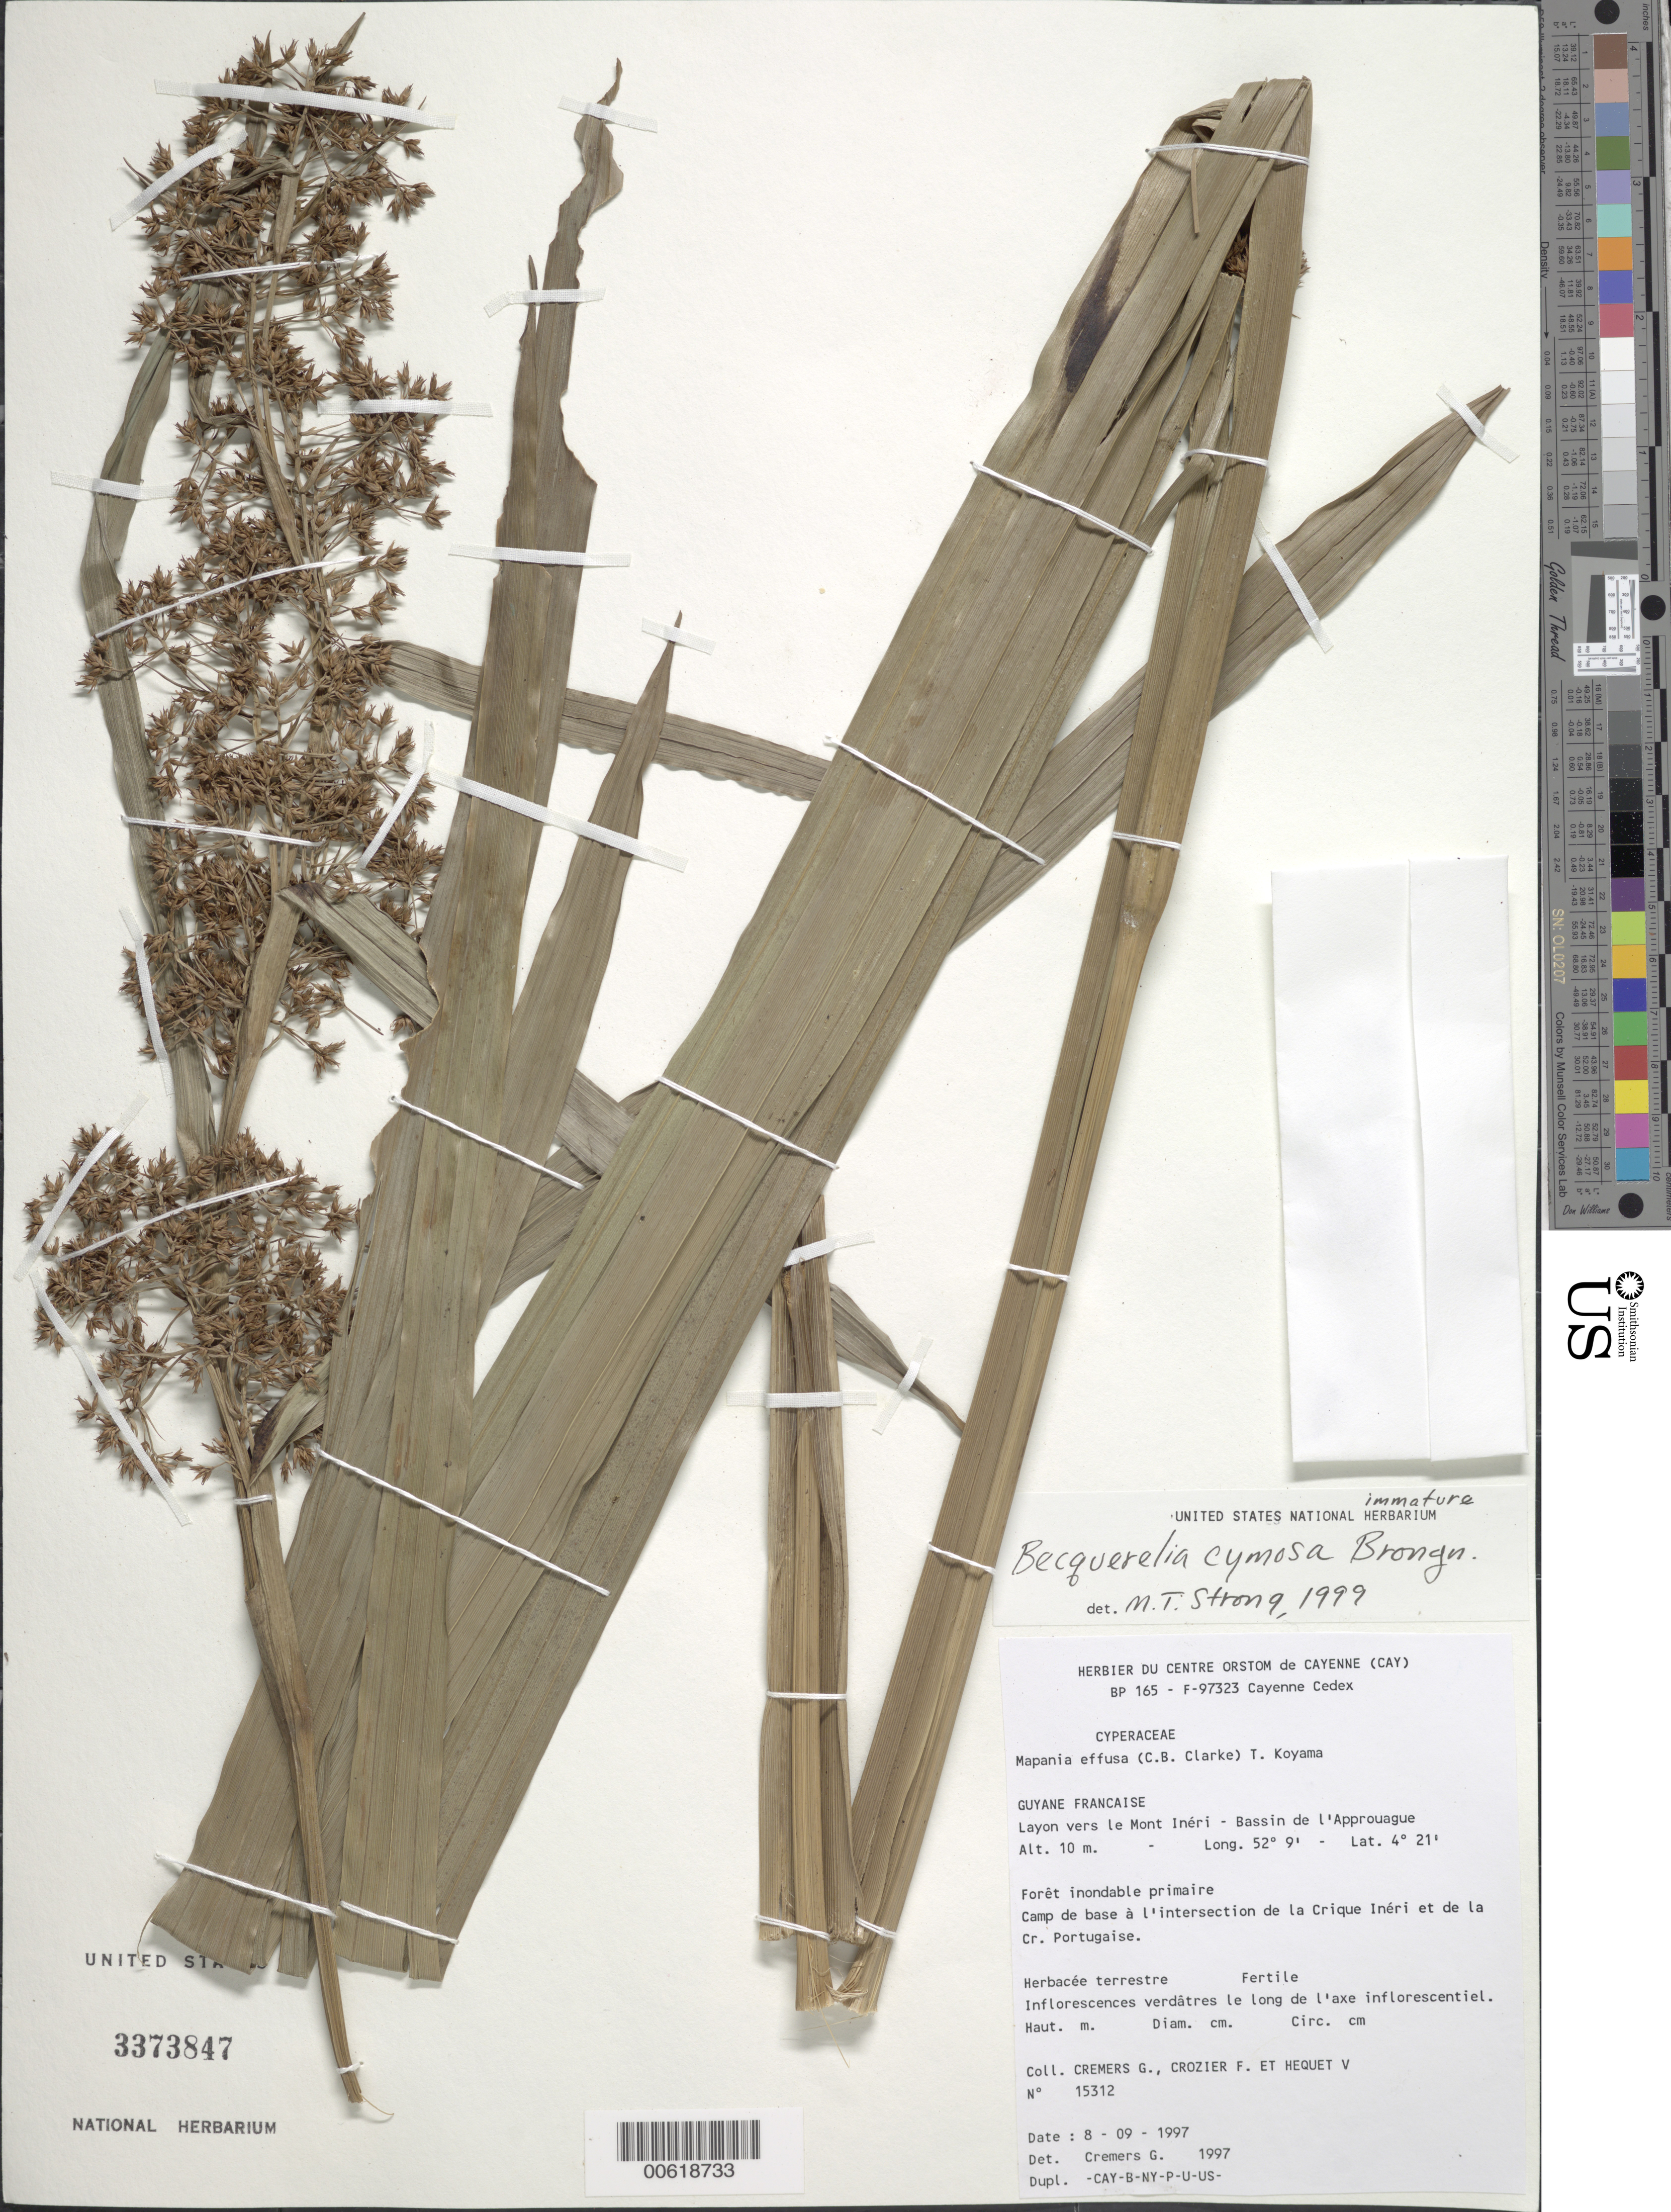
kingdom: Plantae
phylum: Tracheophyta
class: Liliopsida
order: Poales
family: Cyperaceae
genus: Becquerelia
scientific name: Becquerelia cymosa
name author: Brongn.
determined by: Strong, M. T., (US), Smithsonian Institution - National Museum of Natural History (UNITED STATES)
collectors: G. Cremers, F. Crozier & V. Hequet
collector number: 15312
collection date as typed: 8-Sep-97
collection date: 1997-09-08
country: French Guiana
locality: Mont Inéri, Bassin de l'Approuague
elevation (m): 10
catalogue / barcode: US 3373847